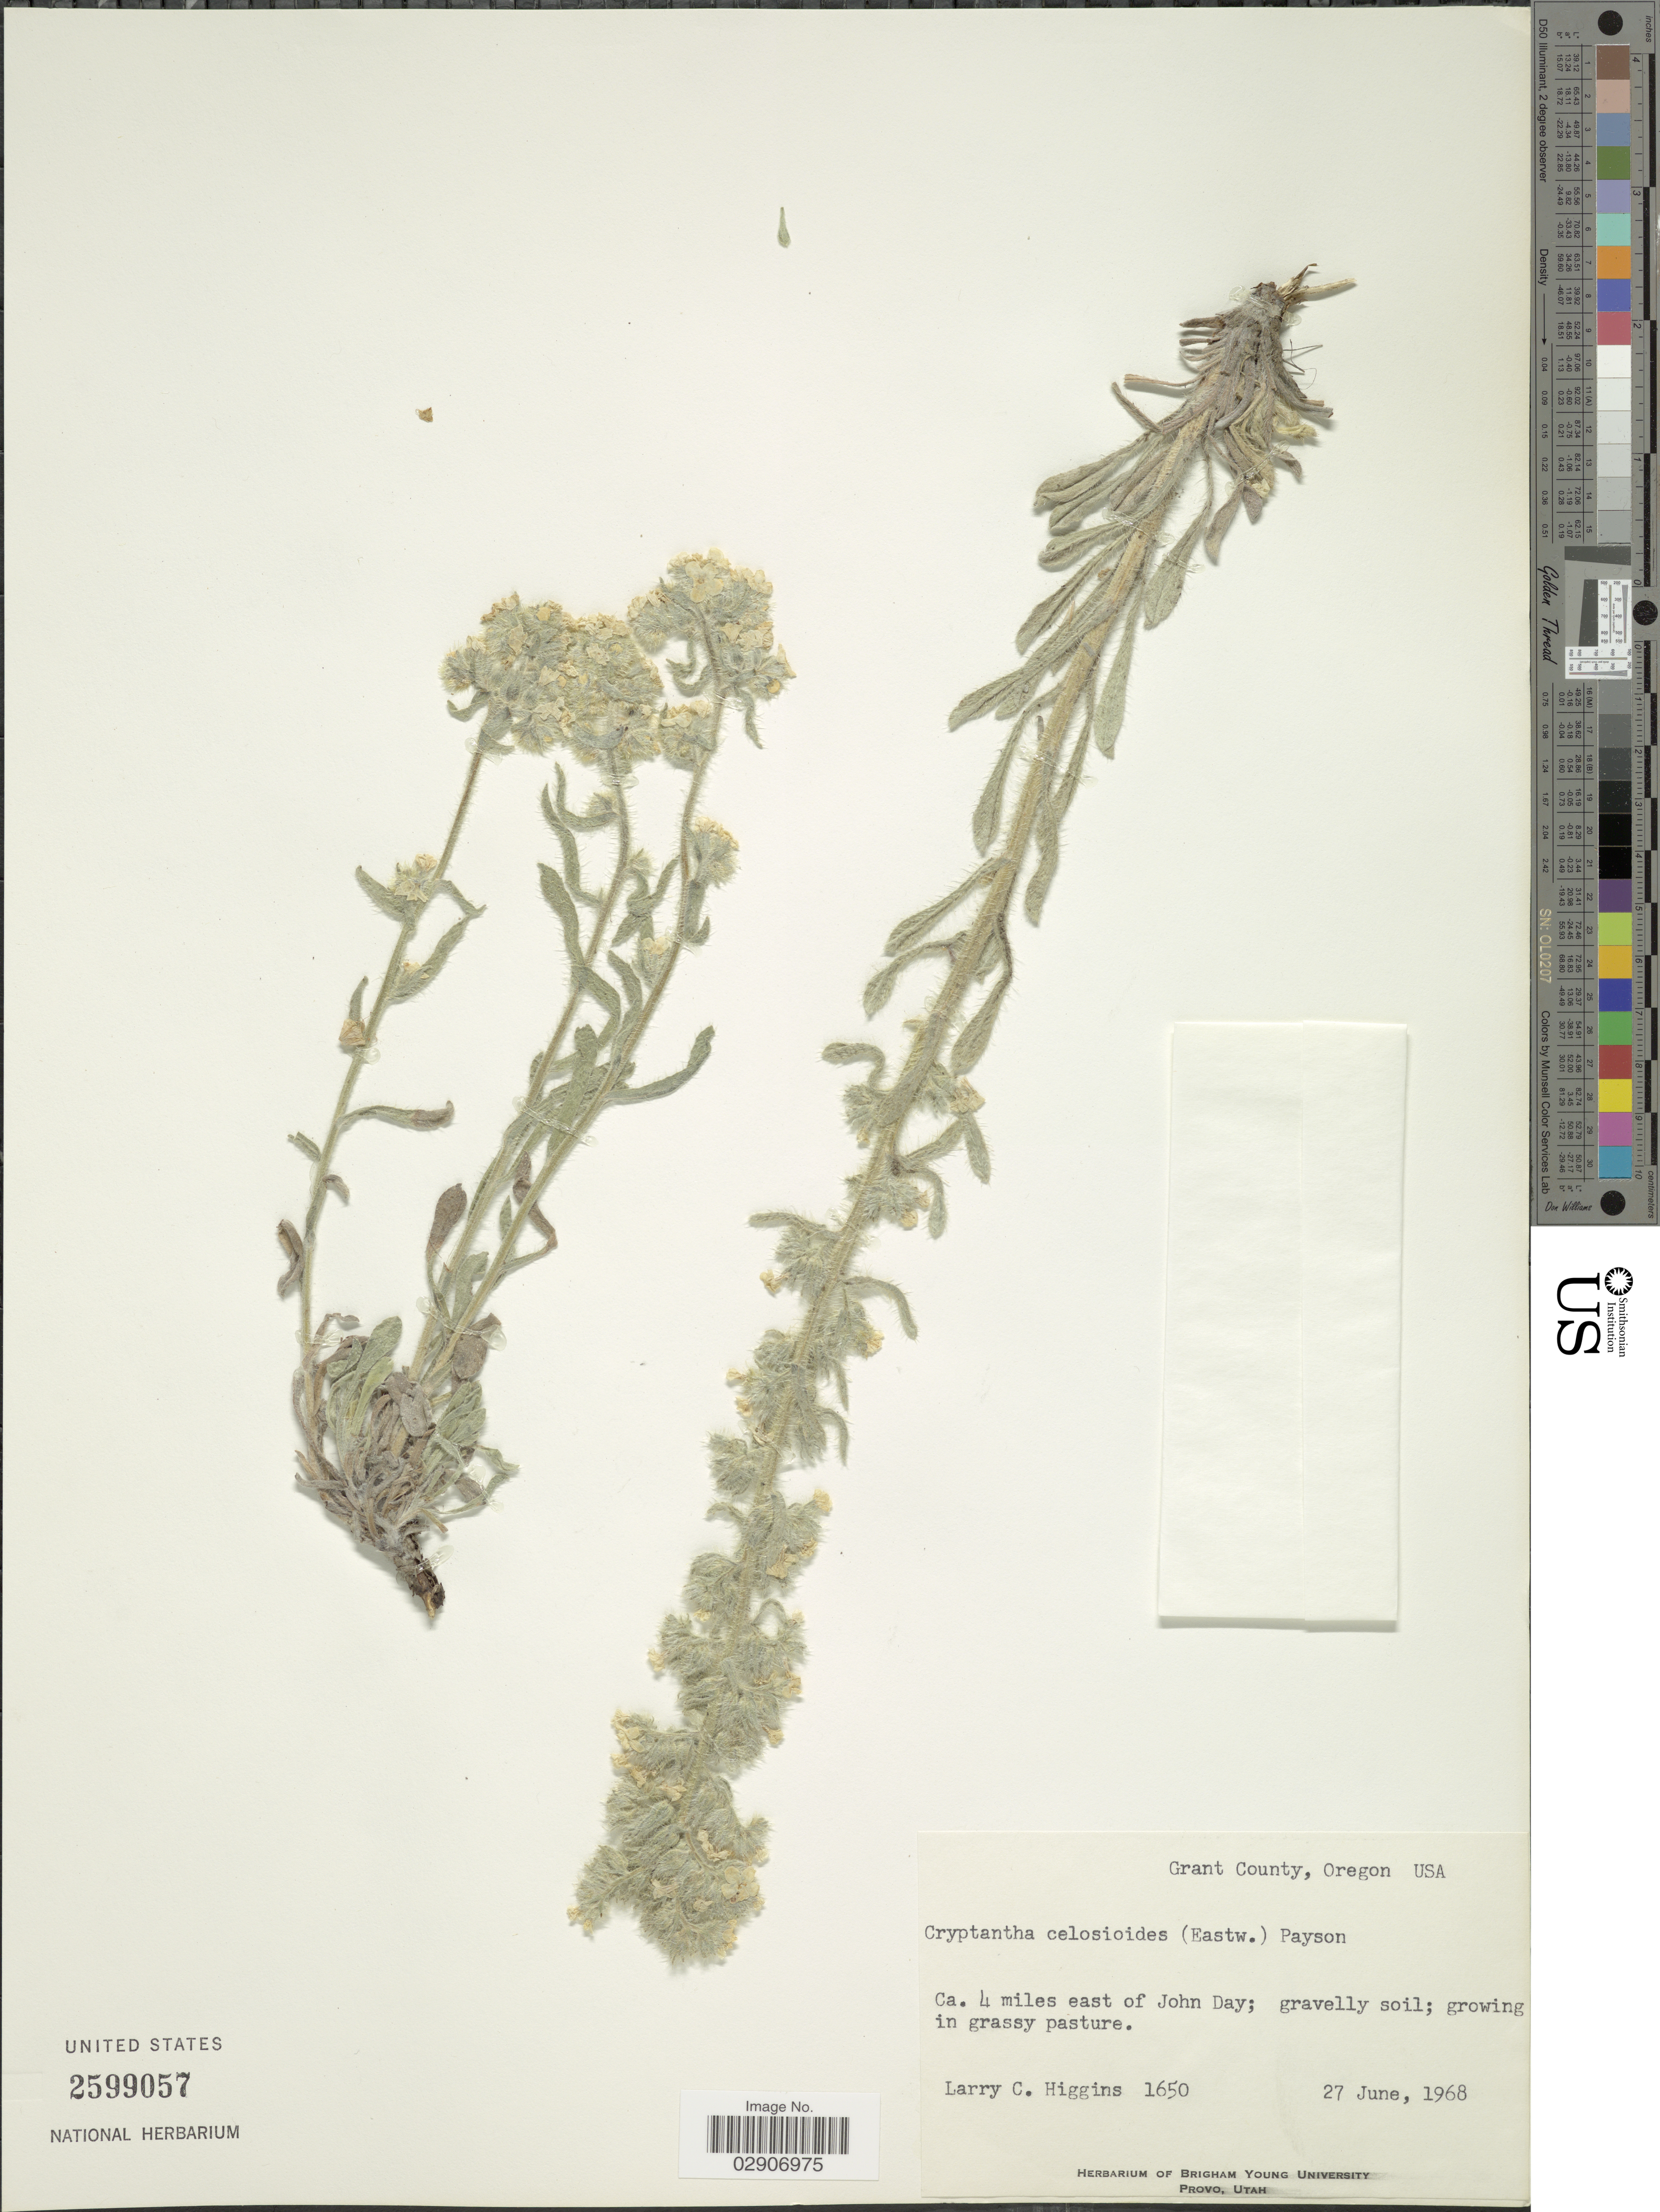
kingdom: Plantae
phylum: Tracheophyta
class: Magnoliopsida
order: Boraginales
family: Boraginaceae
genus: Cryptantha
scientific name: Cryptantha celosioides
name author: (Eastw.) Payson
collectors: L. Higgins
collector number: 1650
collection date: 1968-06-27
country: United States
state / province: Oregon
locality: Grant County. Ca. 4 miles east of John Day.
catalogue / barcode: US 2599057